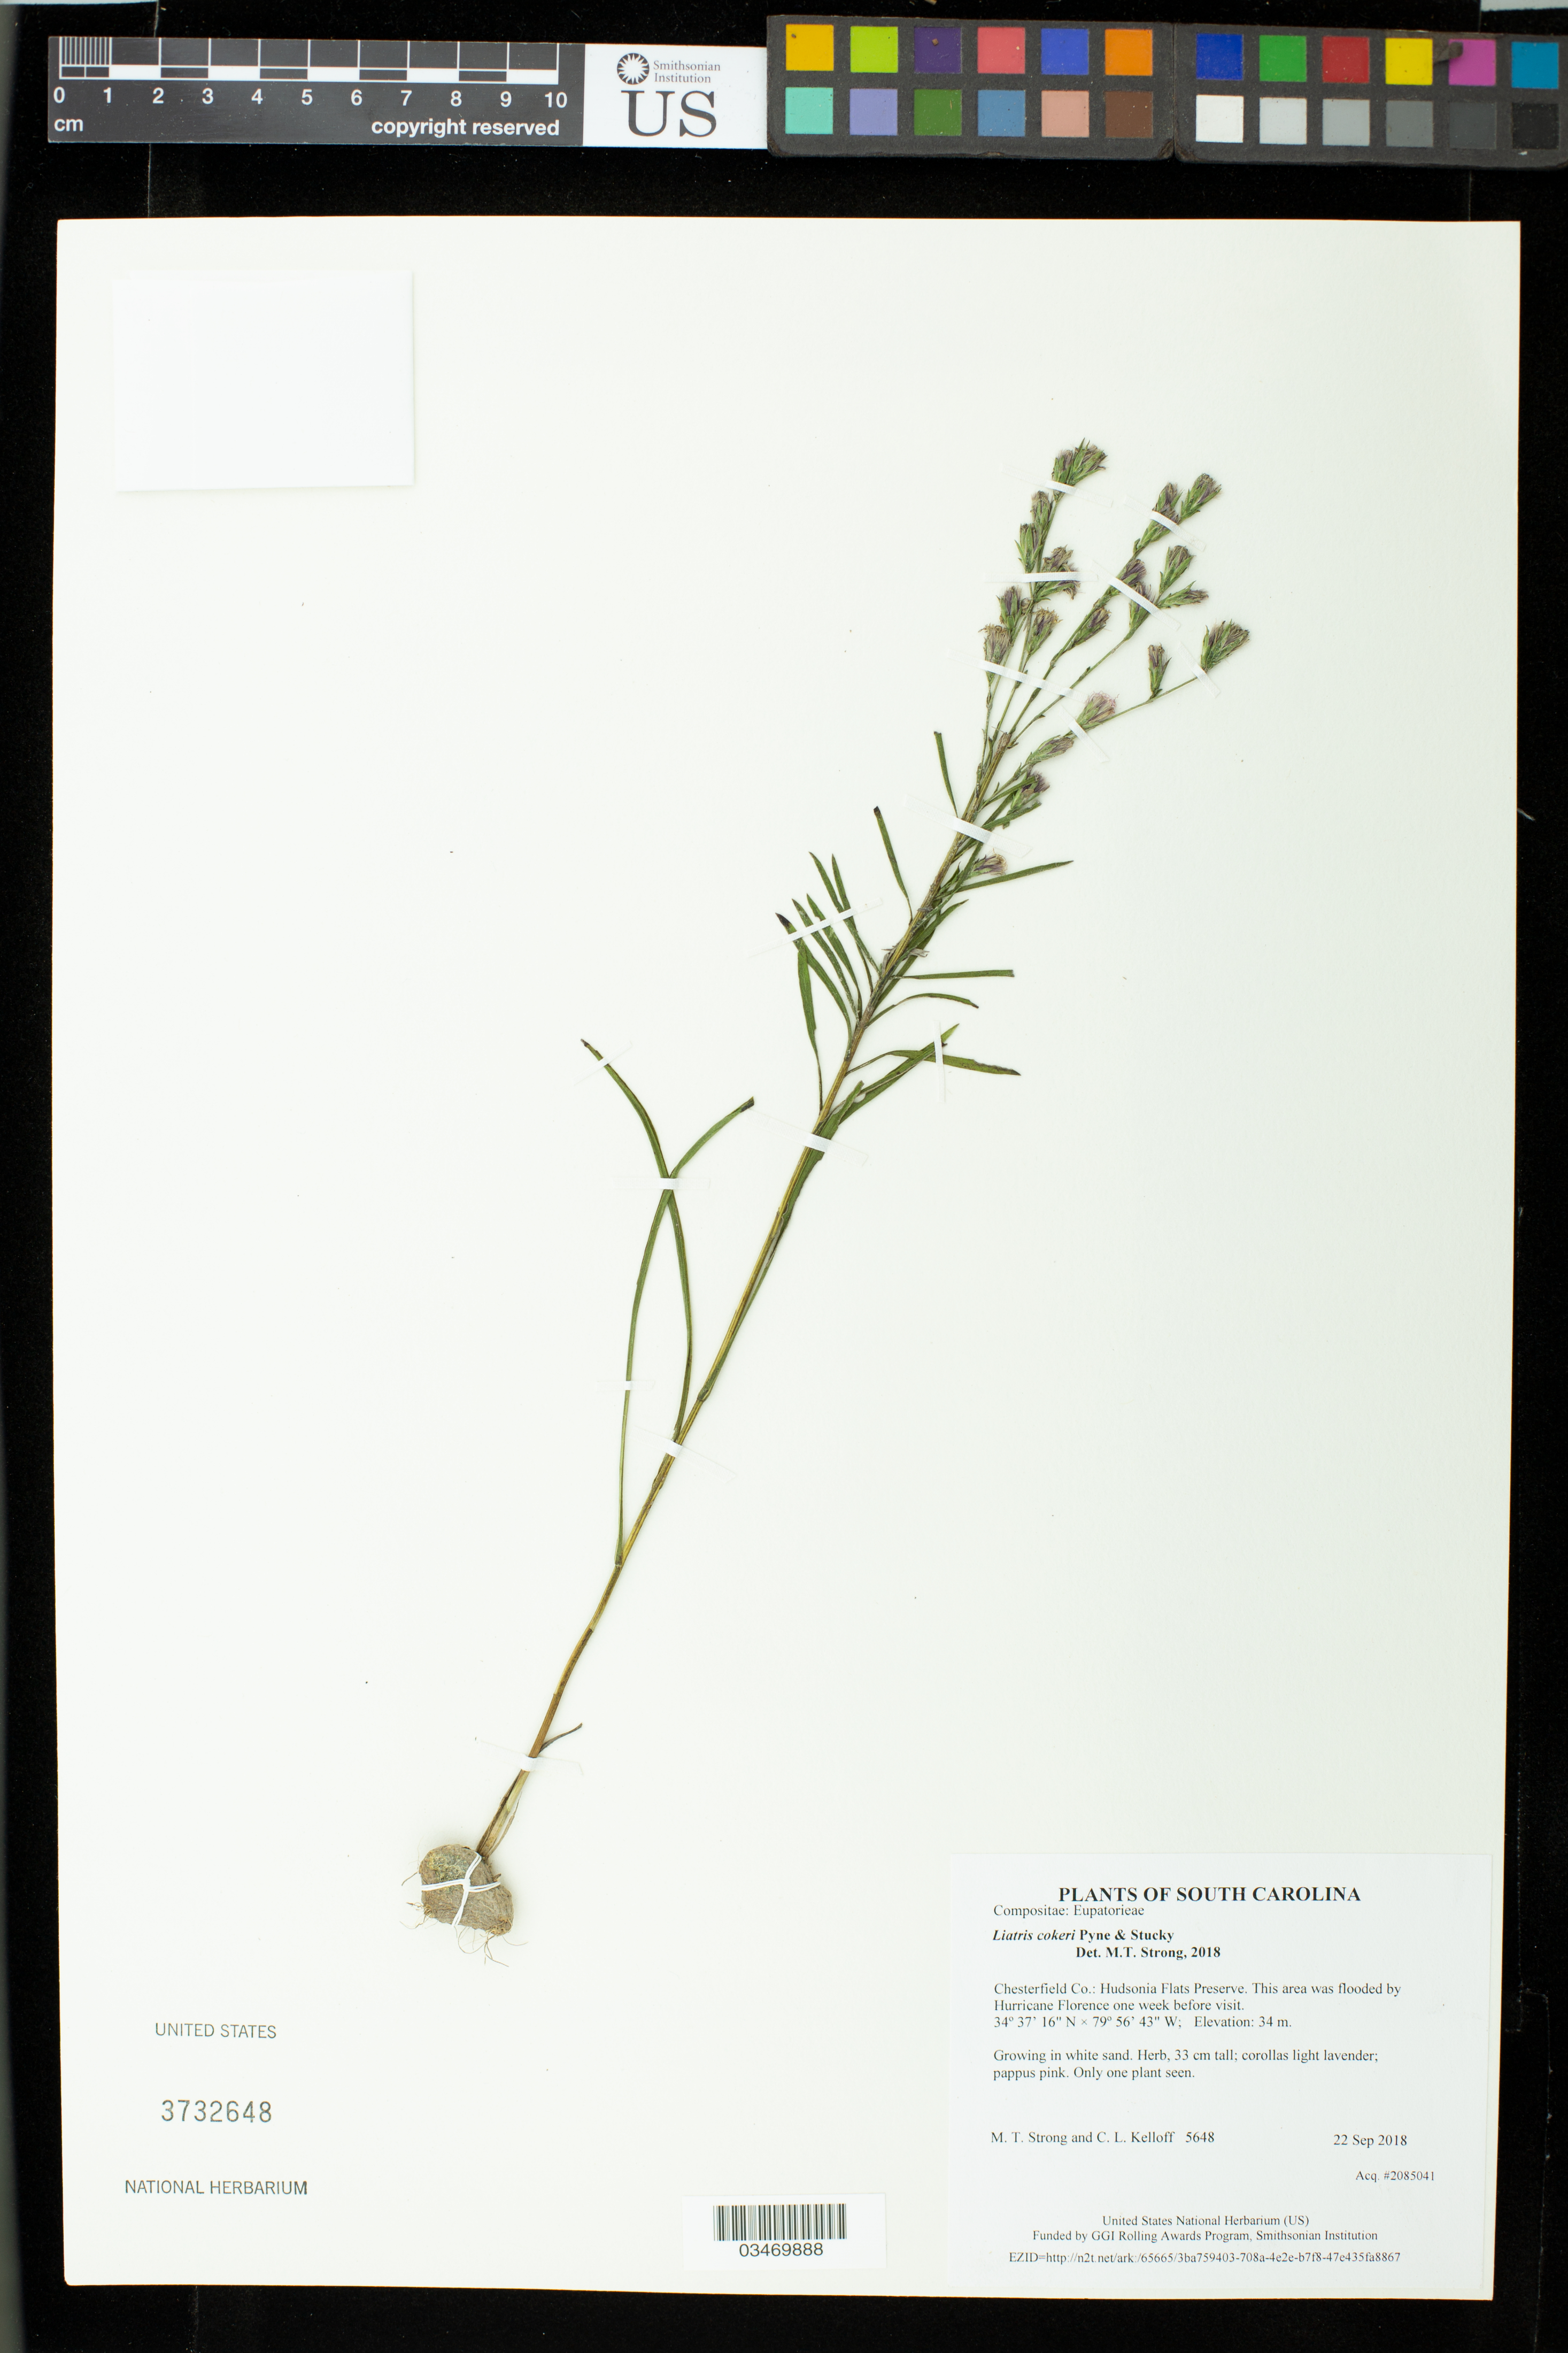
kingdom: Plantae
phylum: Tracheophyta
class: Magnoliopsida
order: Asterales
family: Asteraceae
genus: Liatris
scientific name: Liatris cokeri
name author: Pyne & Stucky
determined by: Strong, M. T., (US), Smithsonian Institution - National Museum of Natural History (UNITED STATES)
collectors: M. T. Strong & C. L. Kelloff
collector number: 5648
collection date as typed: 22 Sep 2018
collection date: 2018-09-22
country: United States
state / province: South Carolina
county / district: Chesterfield Co.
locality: Hudsonia Flats Preserve. This area was flooded by Hurricane Florence one week before visit.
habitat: Growing in white sand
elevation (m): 34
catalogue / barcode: US 3732648